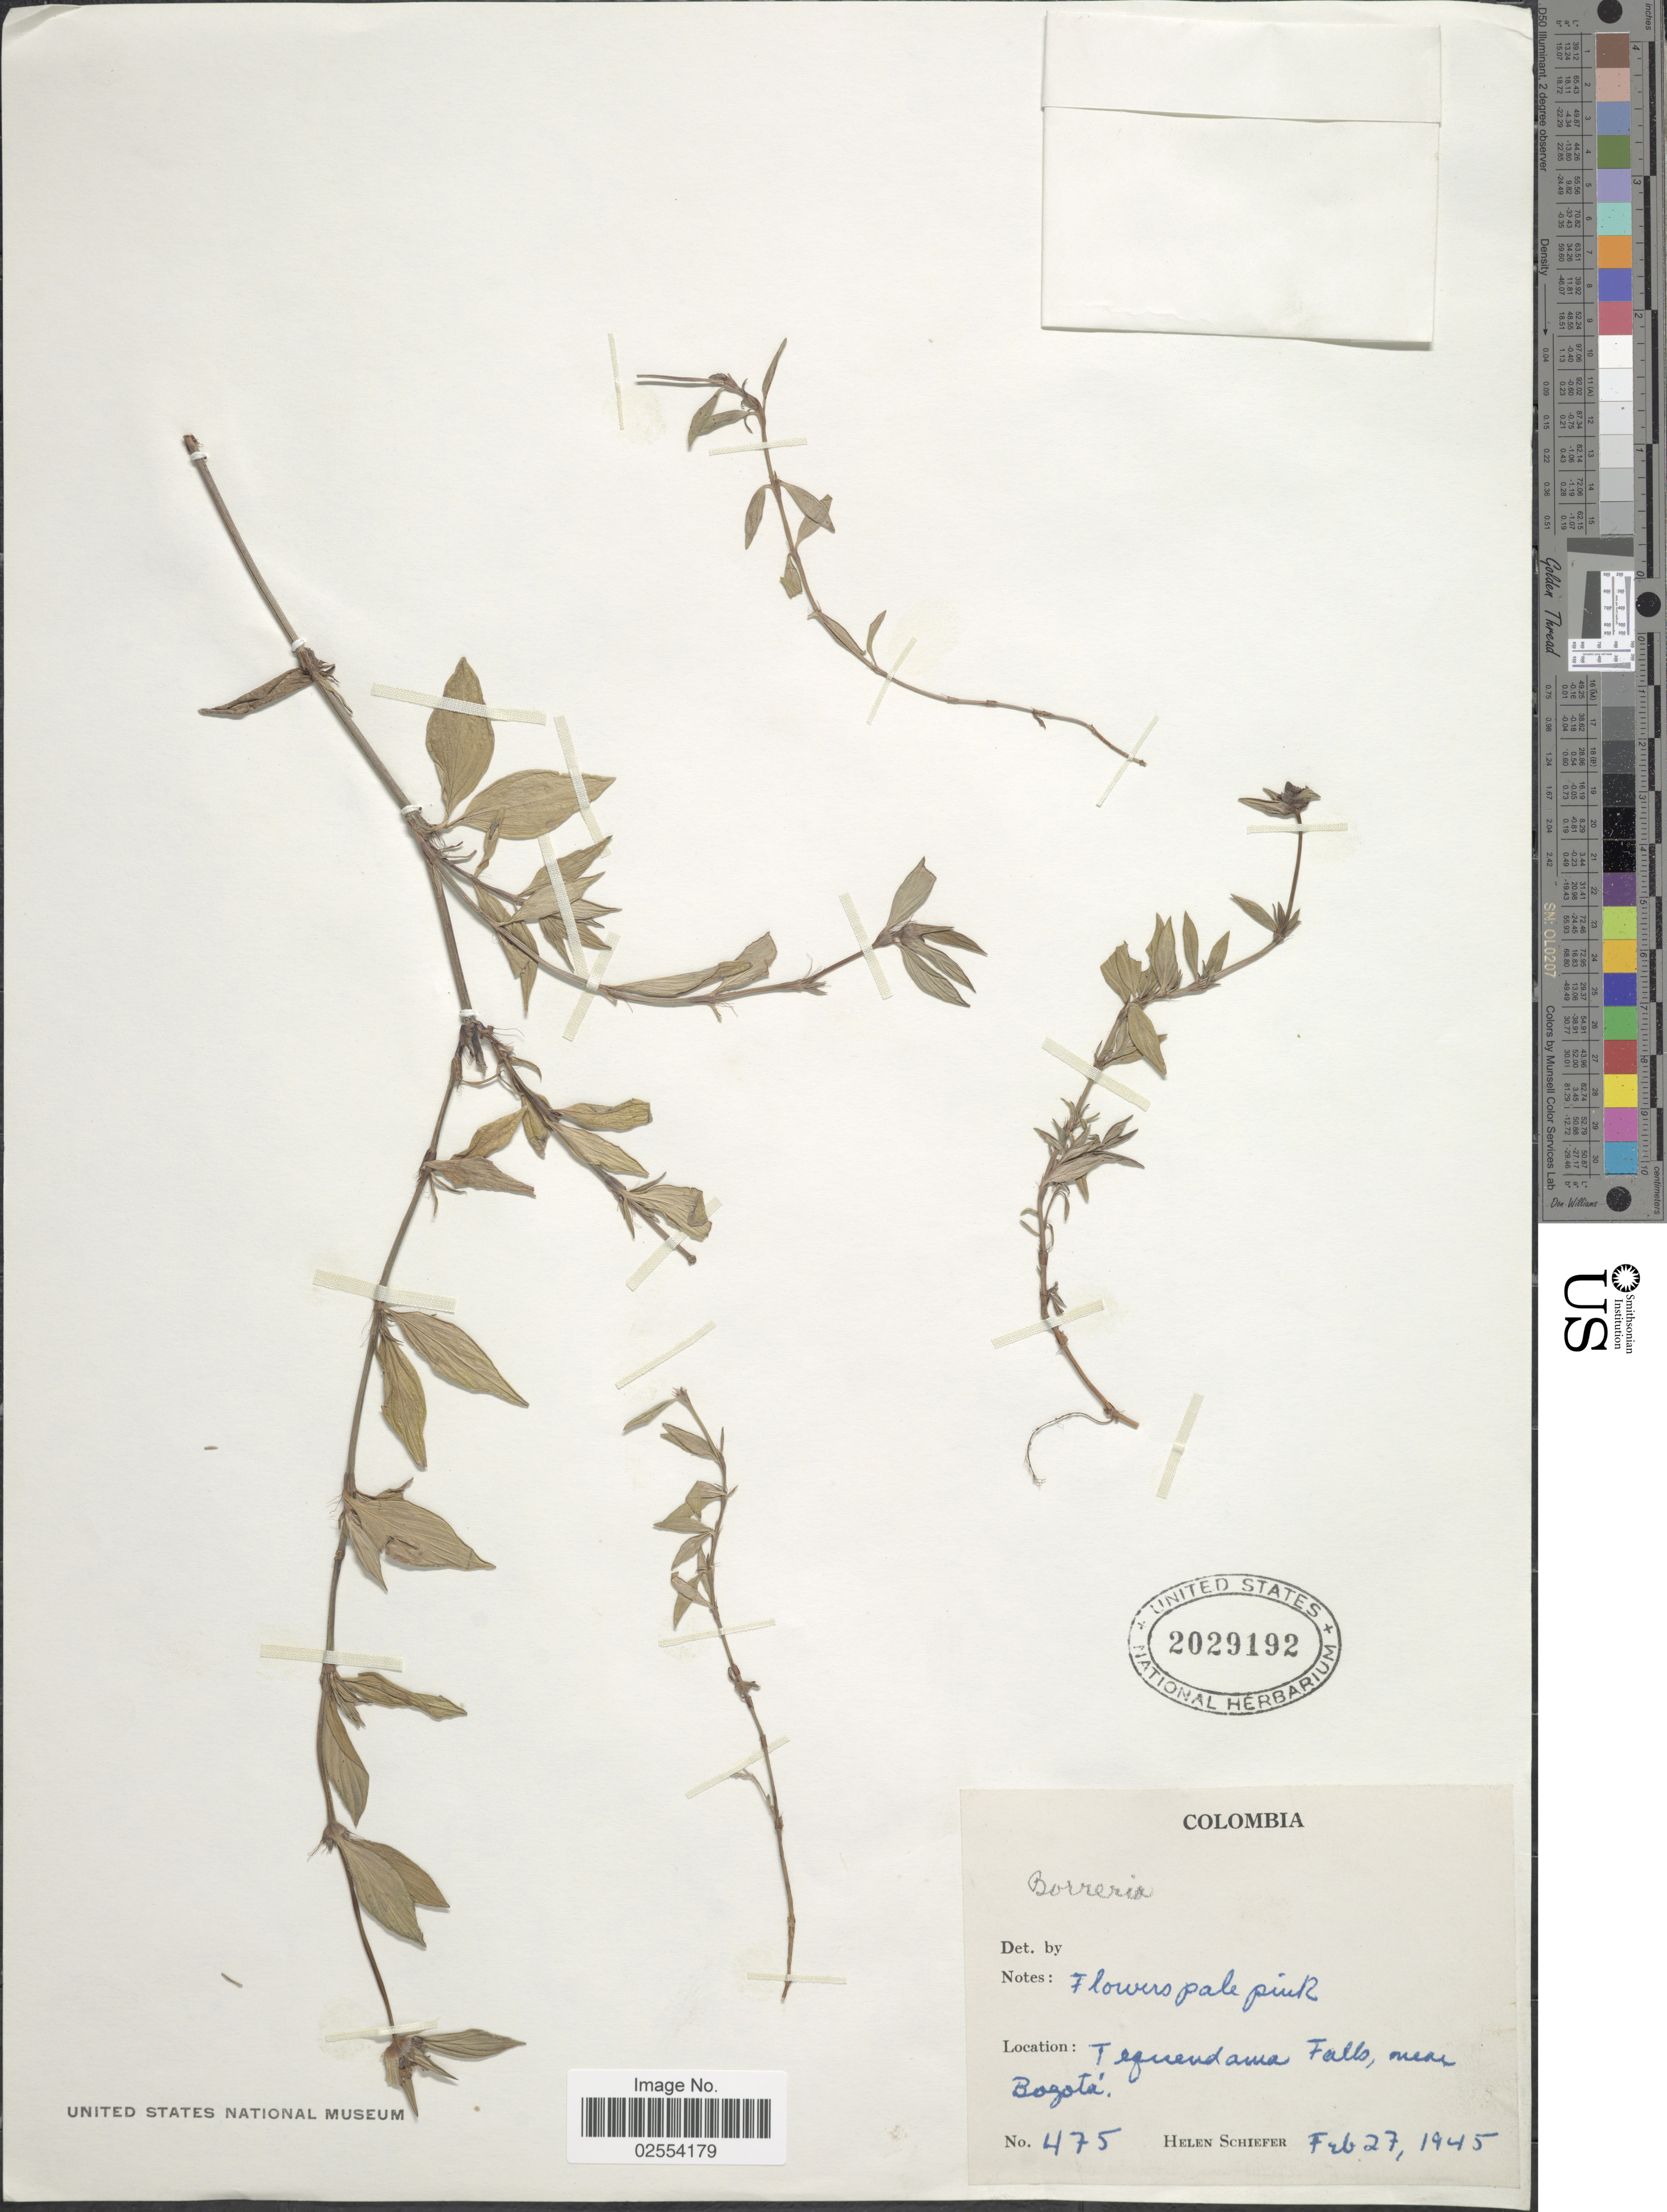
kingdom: Plantae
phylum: Tracheophyta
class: Magnoliopsida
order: Gentianales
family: Rubiaceae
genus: Spermacoce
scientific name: Spermacoce sp.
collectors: H. Schiefer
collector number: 475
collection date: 1945-02-27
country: Colombia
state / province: Bogota D.C.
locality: Tequendama Falls, near Bogotá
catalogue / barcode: US 2029192